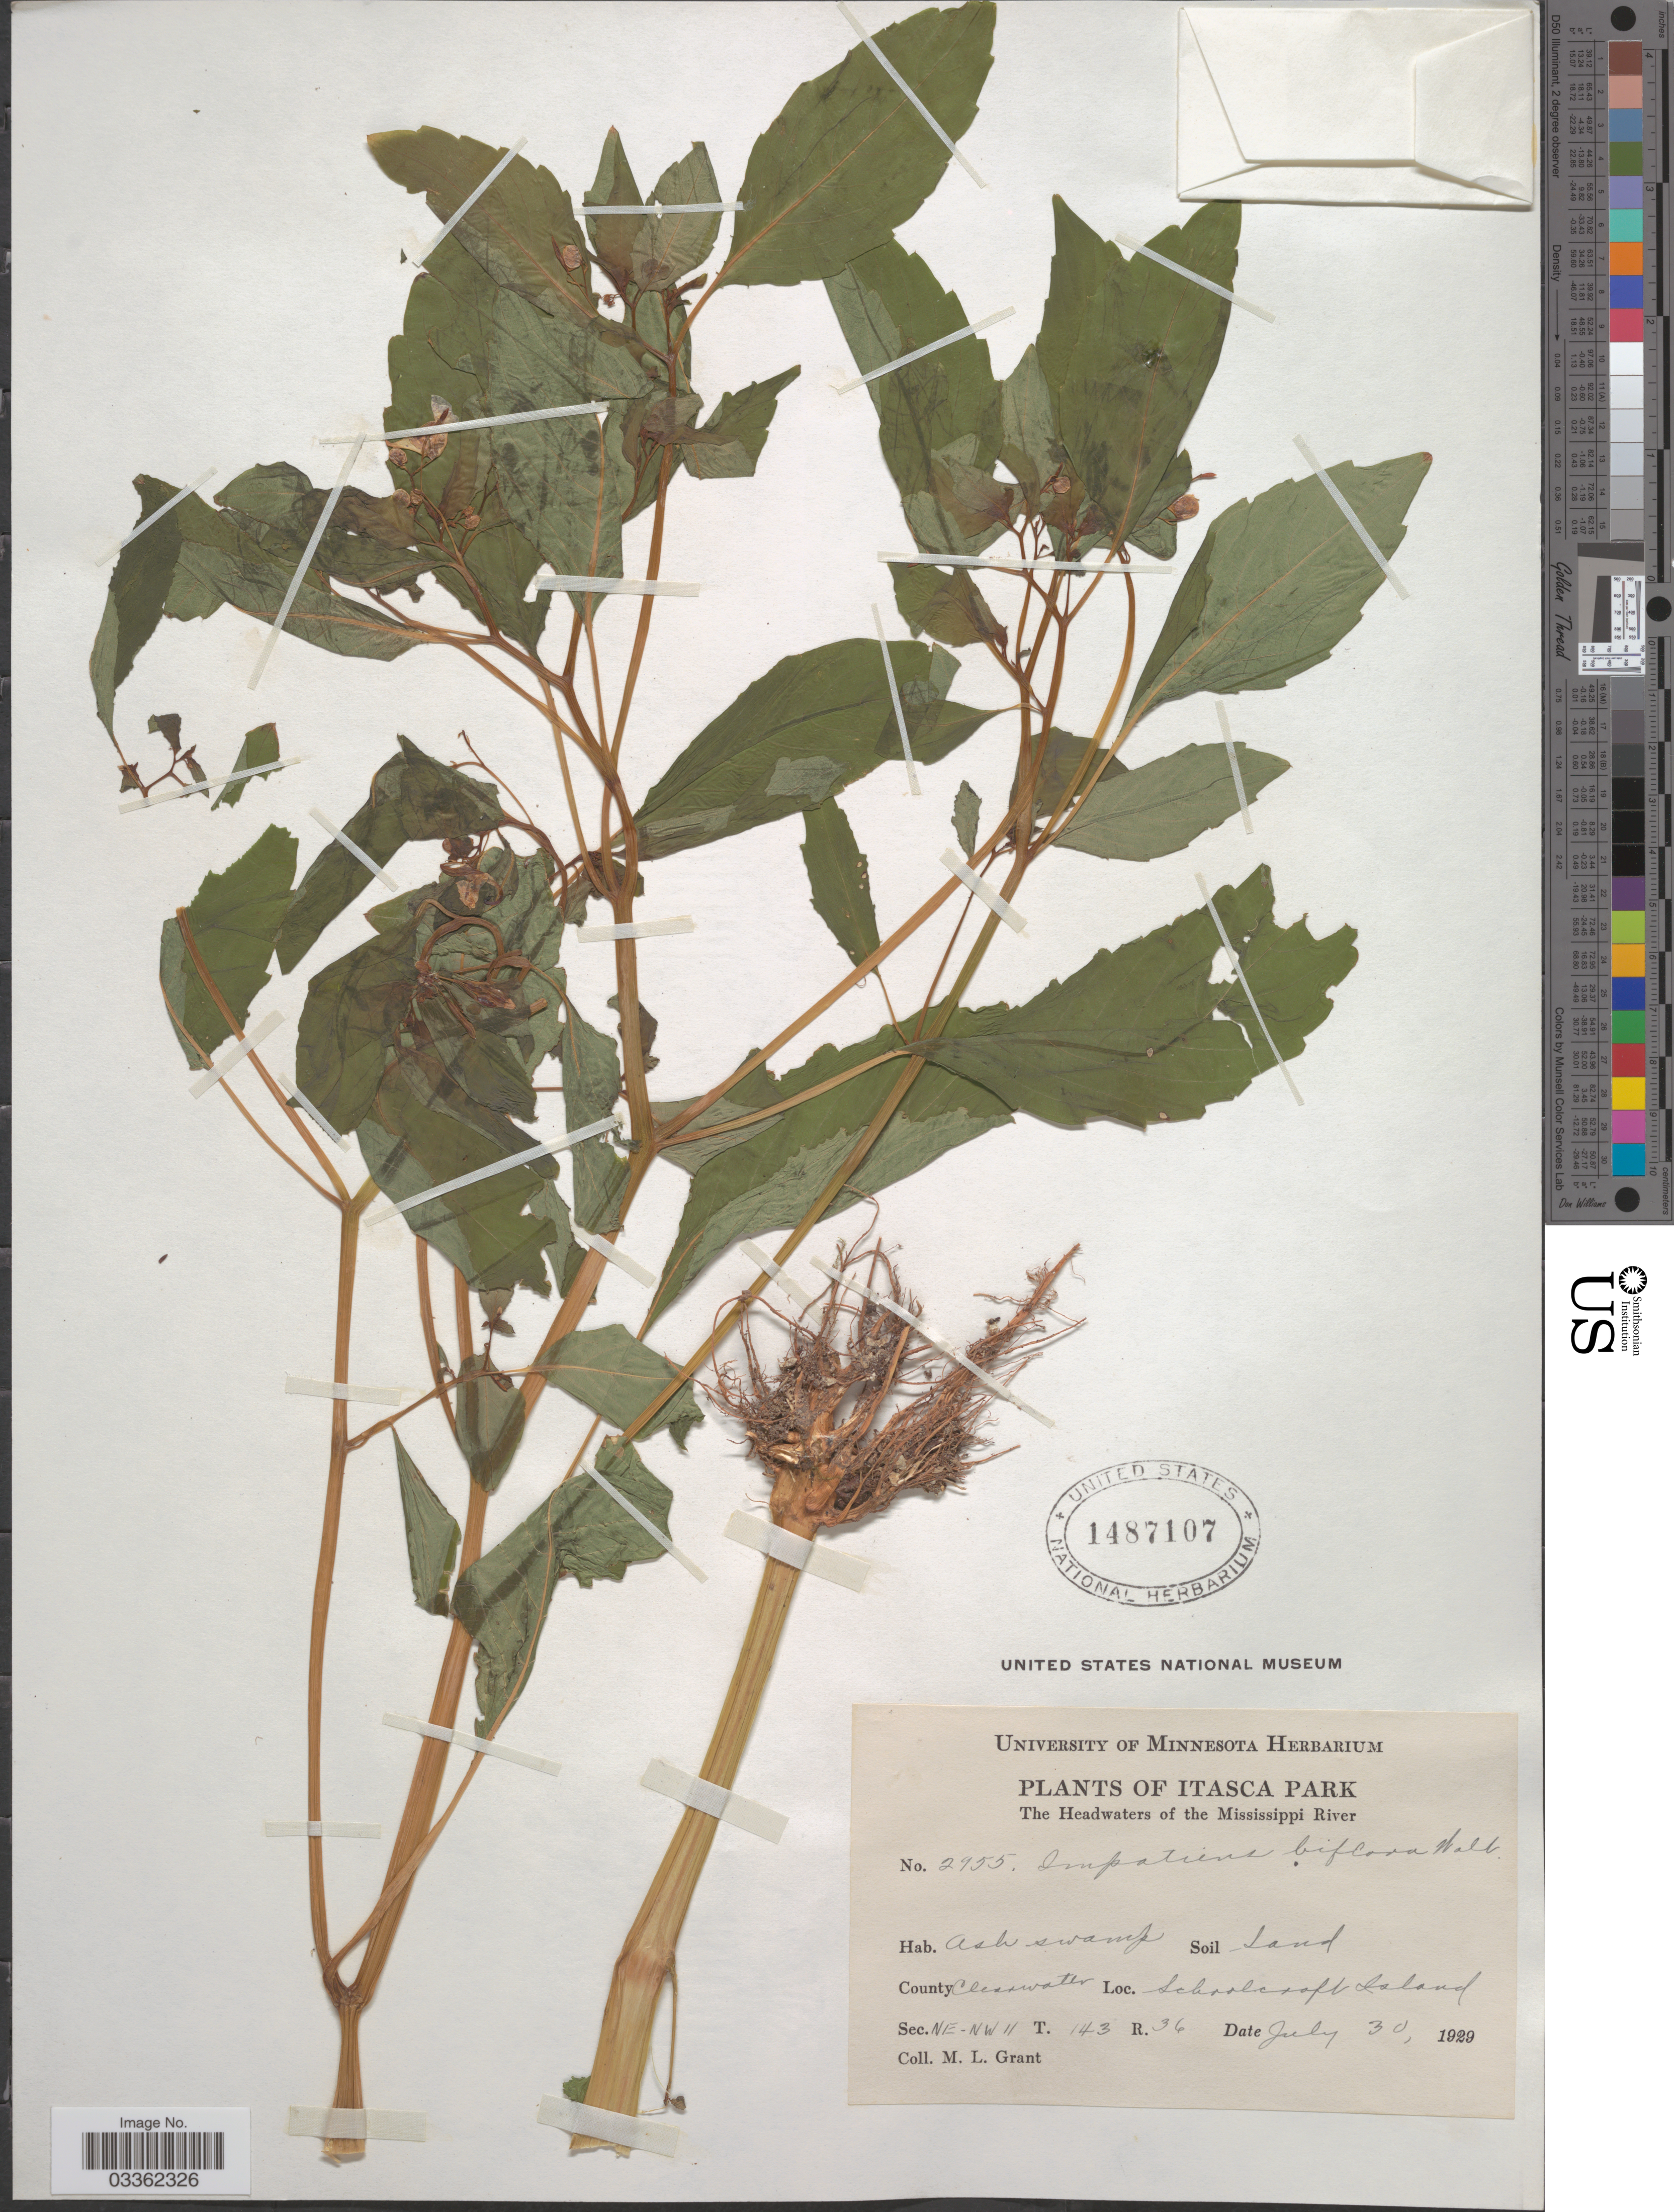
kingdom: Plantae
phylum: Tracheophyta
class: Magnoliopsida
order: Ericales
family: Balsaminaceae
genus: Impatiens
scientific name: Impatiens capensis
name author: Meerb.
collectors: M. L. Grant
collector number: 2955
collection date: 1929-07-30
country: United States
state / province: Minnesota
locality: Itasca Park, The Headwaters of the Mississippi River, County Clearwater, Schoolcraft Island, Sec. NE-NW11 T.143 R.36.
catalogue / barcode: US 1487107